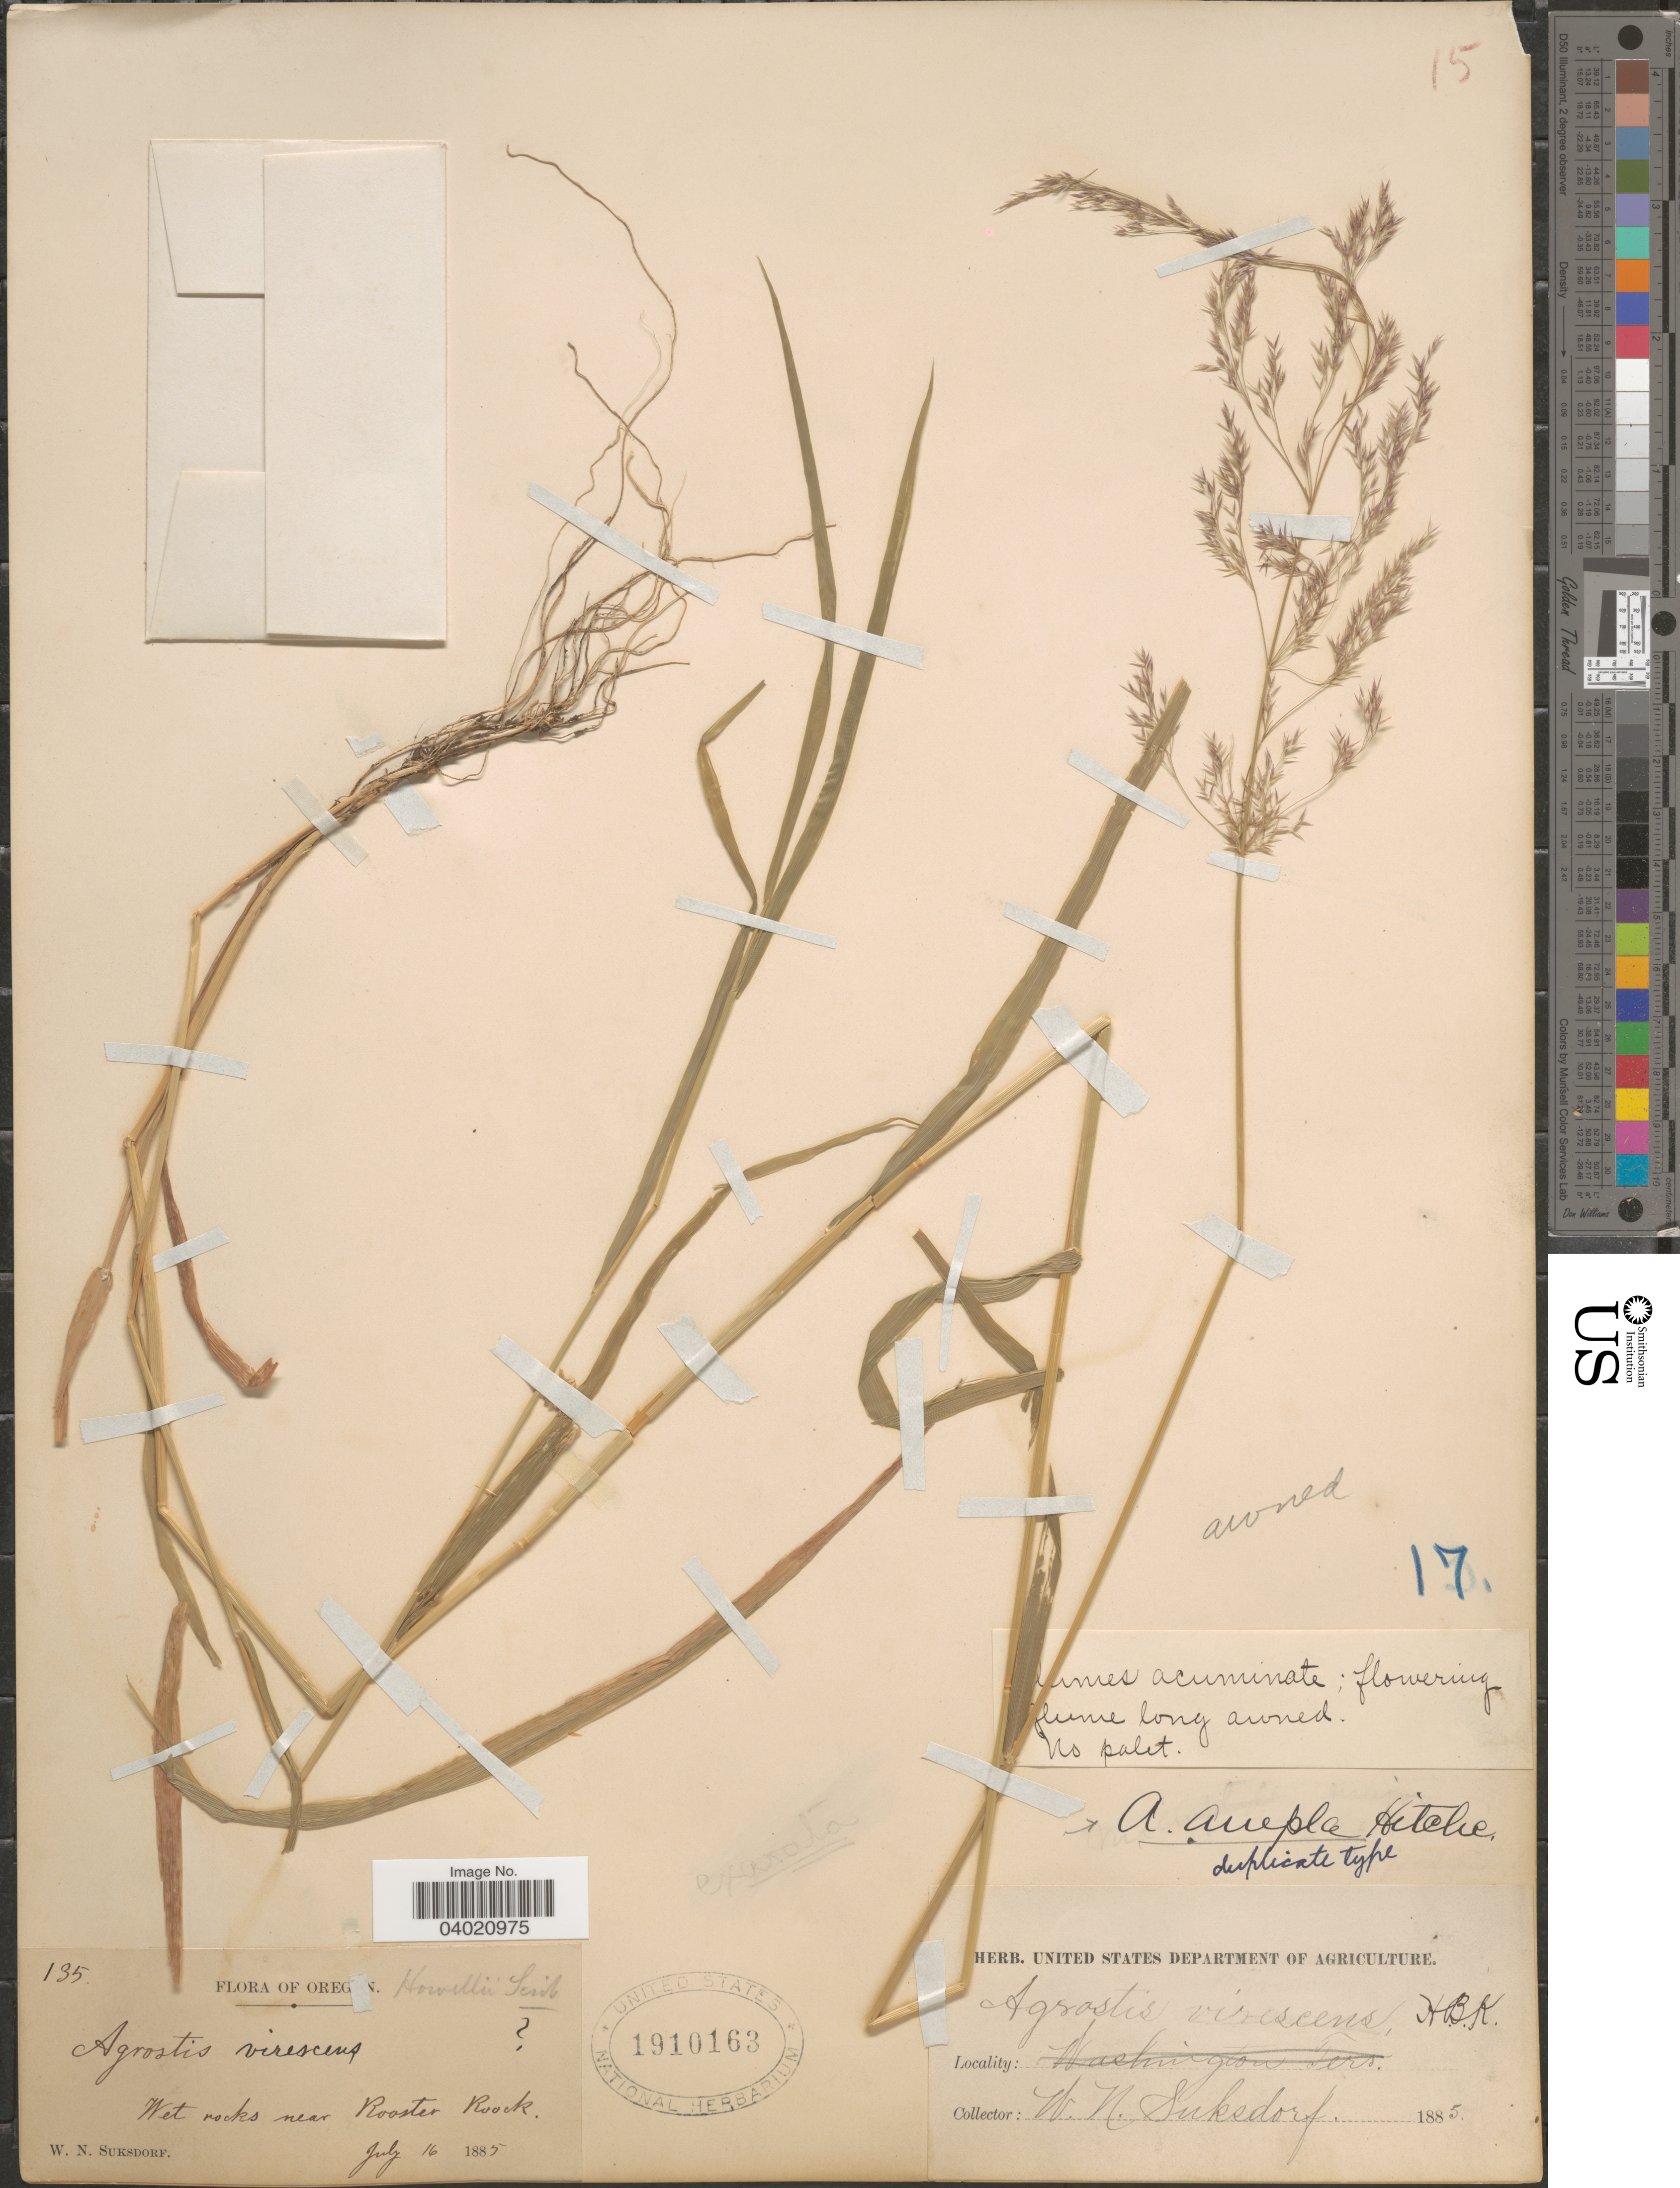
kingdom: Plantae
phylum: Tracheophyta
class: Liliopsida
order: Poales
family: Poaceae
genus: Agrostis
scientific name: Agrostis microphylla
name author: Steud.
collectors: W. N. Suksdorf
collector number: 135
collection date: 1885-07-16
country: United States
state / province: Oregon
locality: Wet rocks near Rooster Rock.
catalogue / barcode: US 1910163